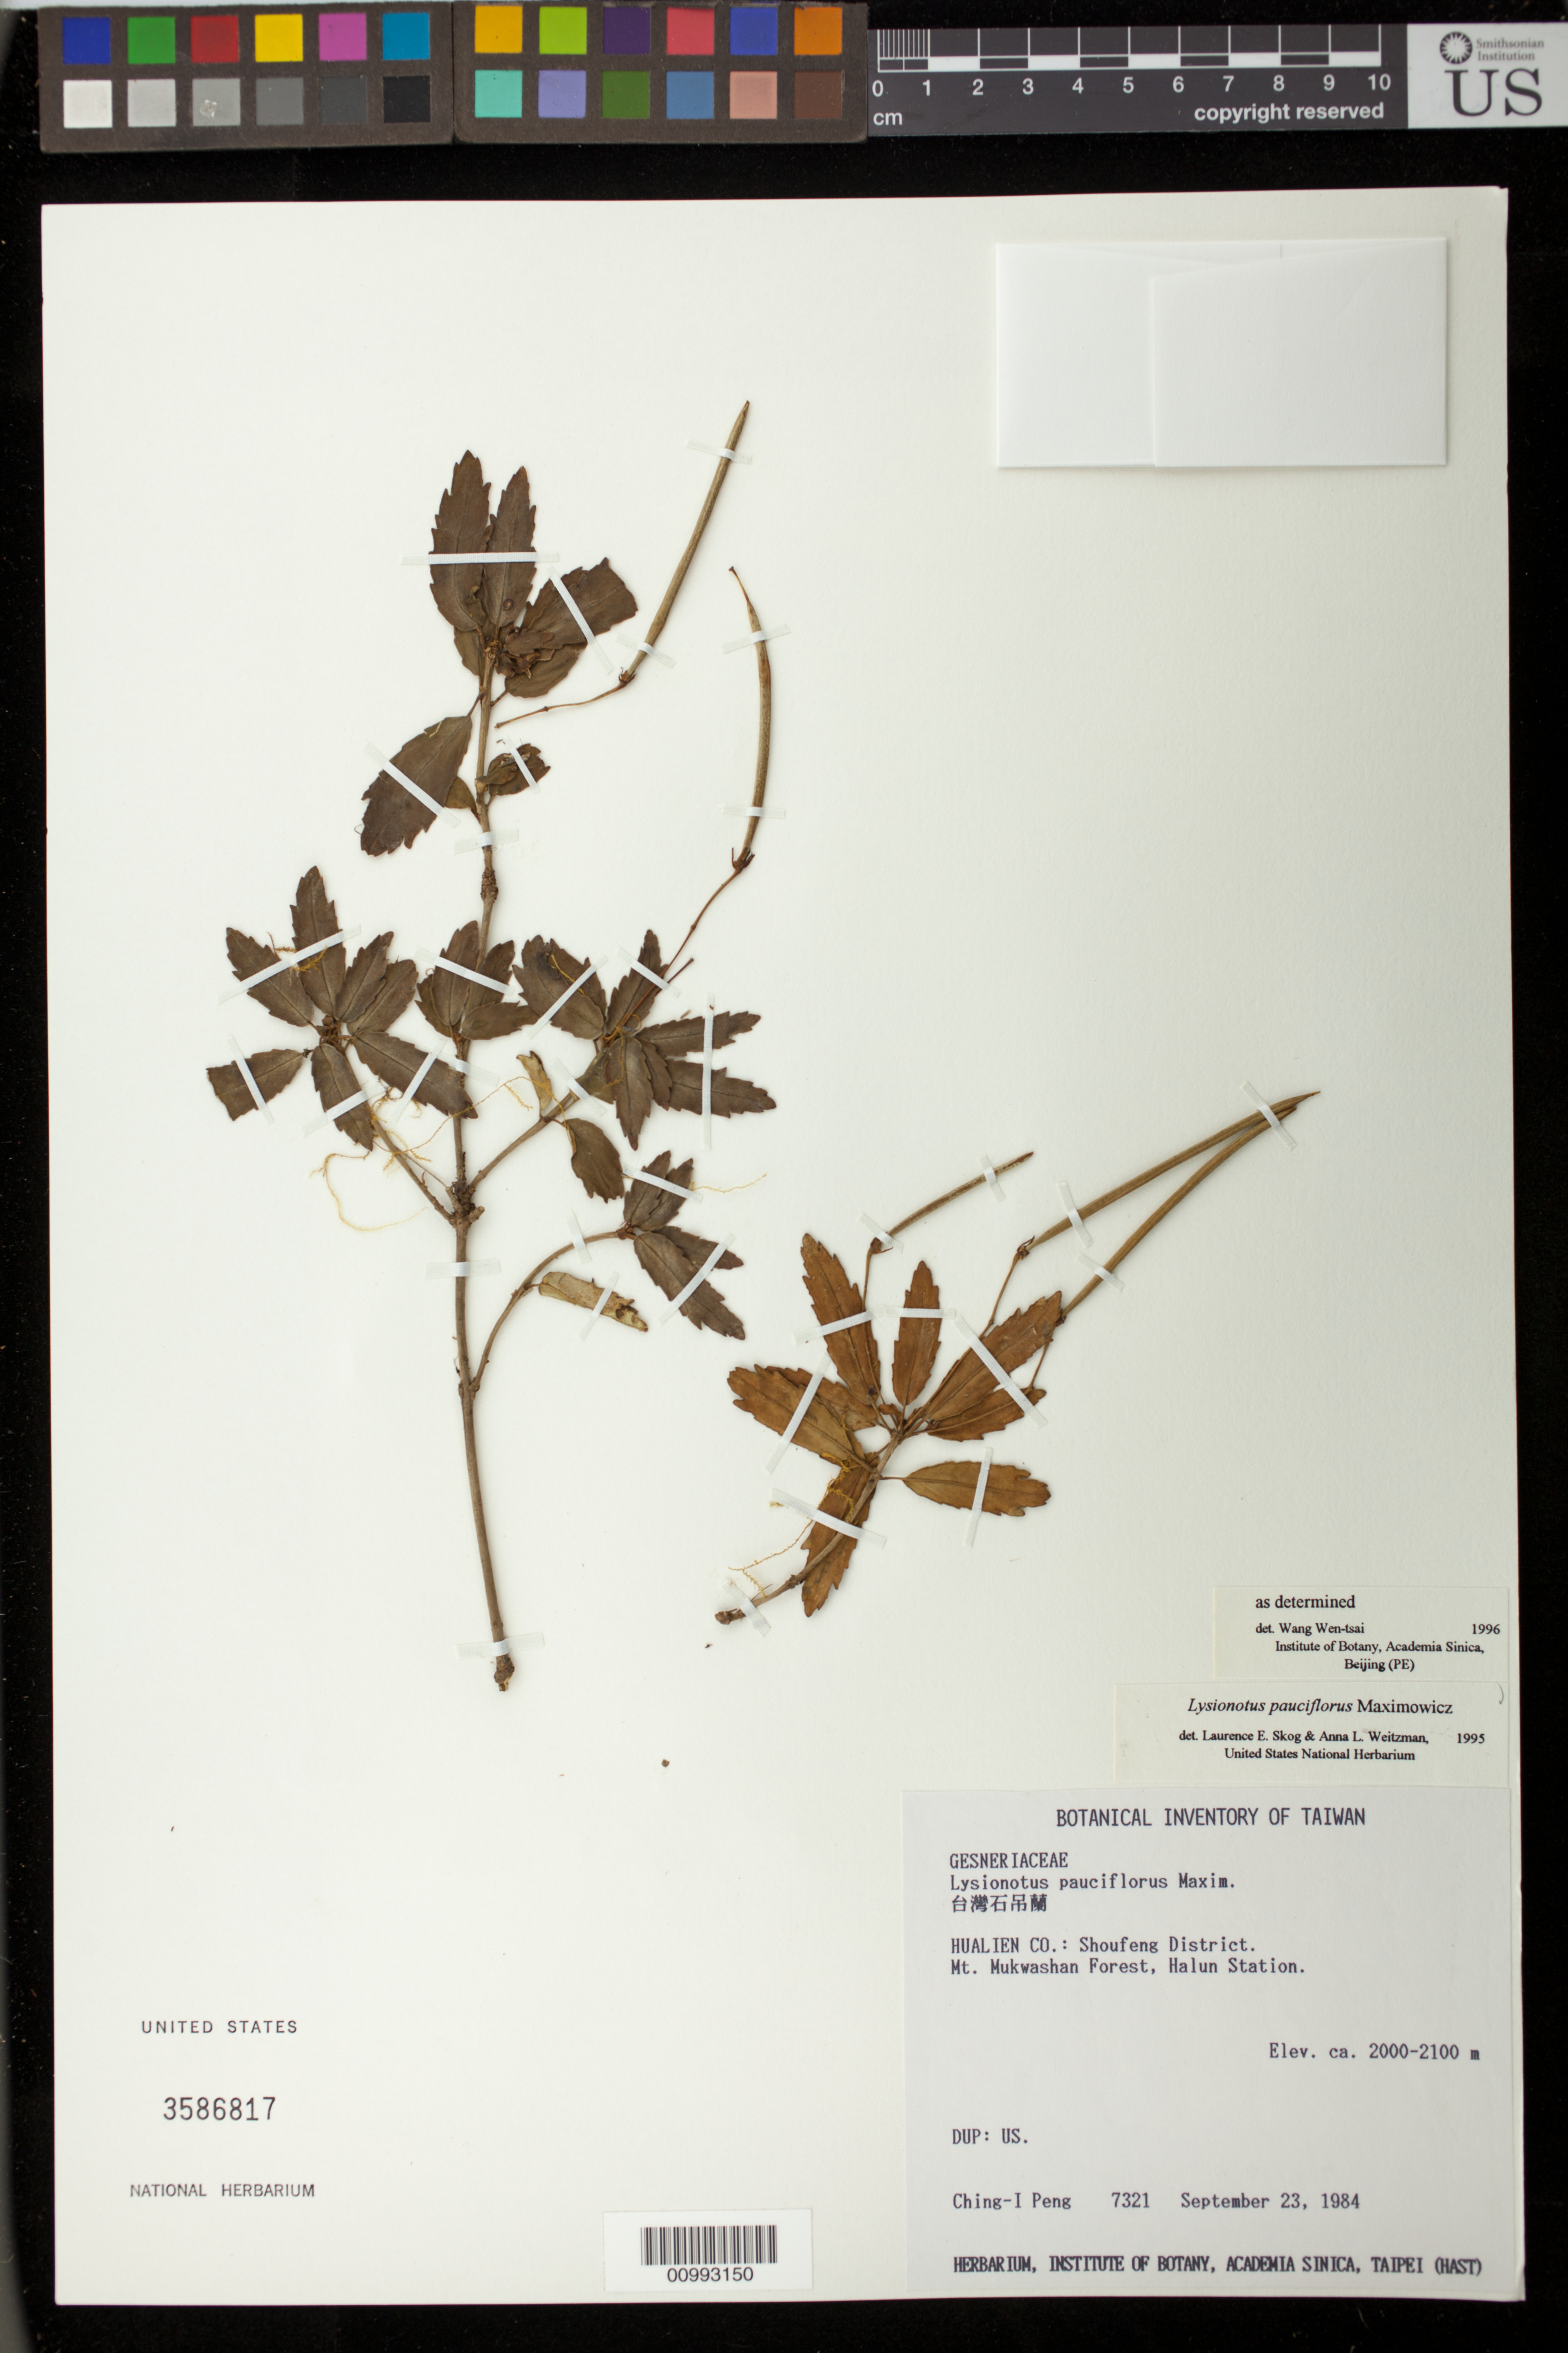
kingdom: Plantae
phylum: Tracheophyta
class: Magnoliopsida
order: Lamiales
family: Gesneriaceae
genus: Lysionotus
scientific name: Lysionotus pauciflorus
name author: Maxim.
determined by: Skog, L. E.; Weitzman, A. L.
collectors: C.-I Peng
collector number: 7321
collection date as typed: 23 Sep 1984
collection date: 1984-09-23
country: Taiwan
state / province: Hualien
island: Taiwan [Formosa]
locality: Hualien Co.: Shoufeng District, Mt. Mukwashan Forest, Halun Station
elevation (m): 2000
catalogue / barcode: US 3586817